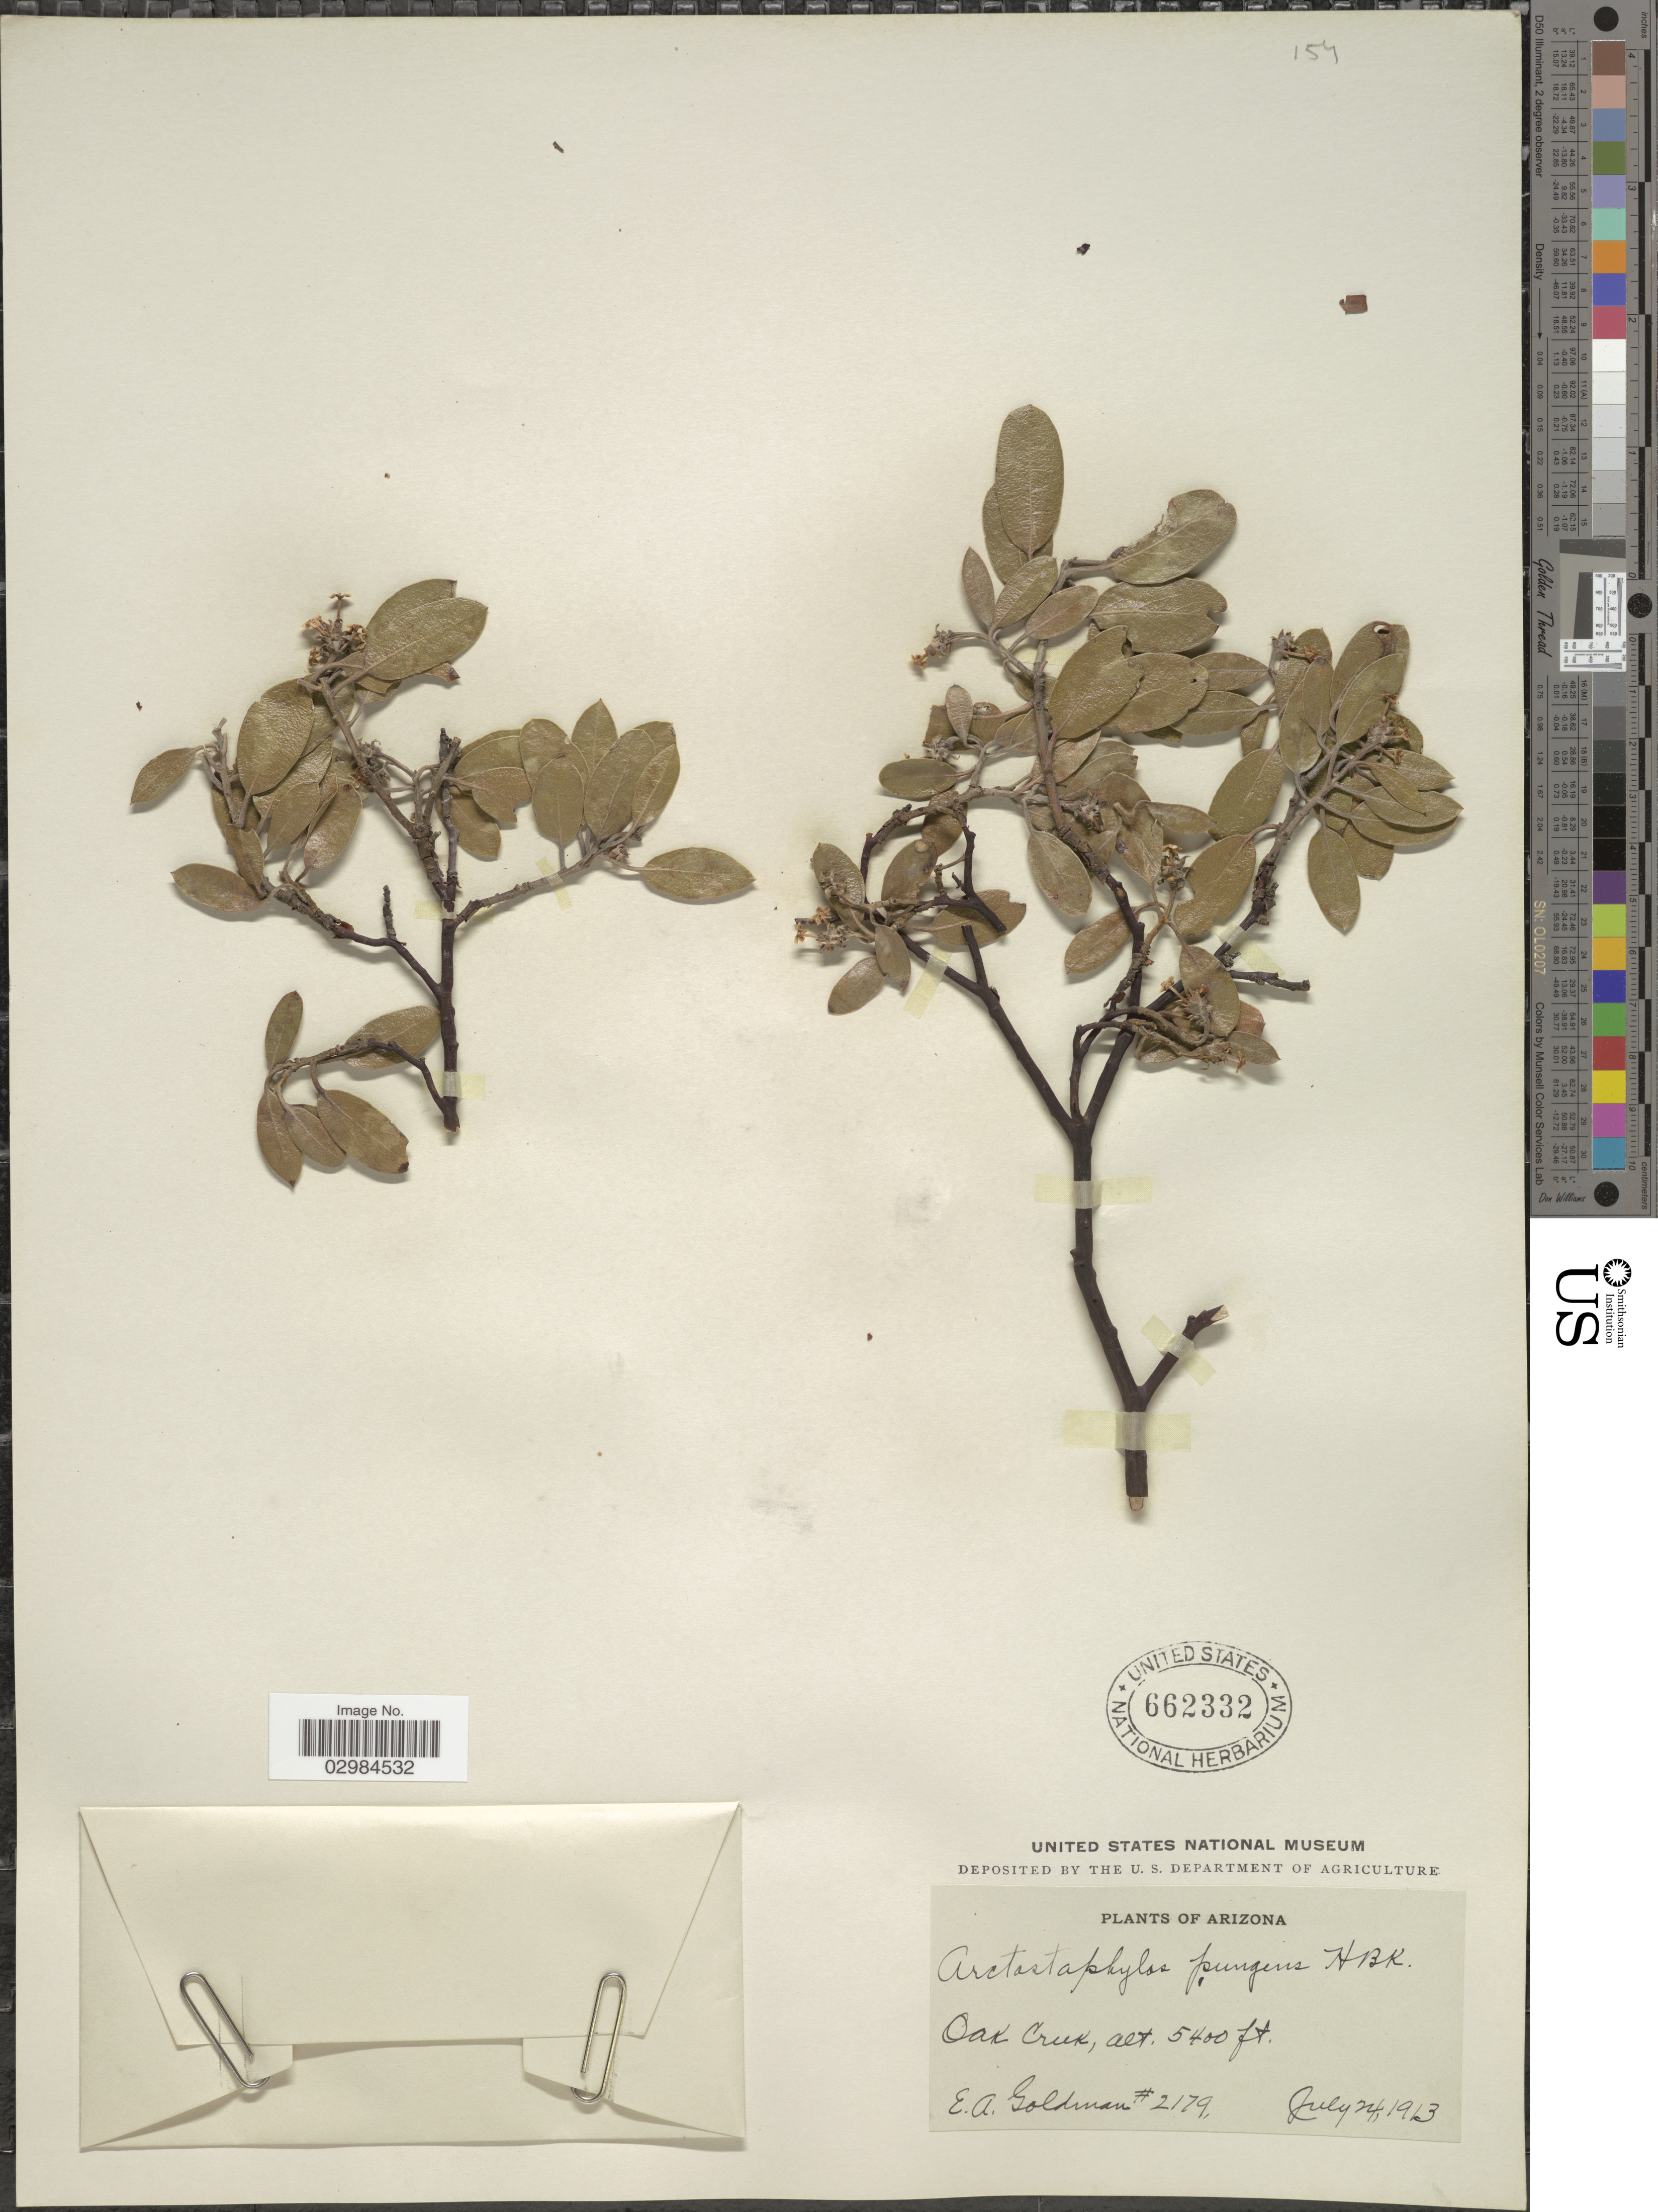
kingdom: Plantae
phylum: Tracheophyta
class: Magnoliopsida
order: Ericales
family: Ericaceae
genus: Arctostaphylos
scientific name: Arctostaphylos pungens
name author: Kunth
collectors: E. A. Goldman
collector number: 2179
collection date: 1913-07-24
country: United States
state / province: Arizona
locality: Oak Creek.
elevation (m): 1646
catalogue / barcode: US 662332